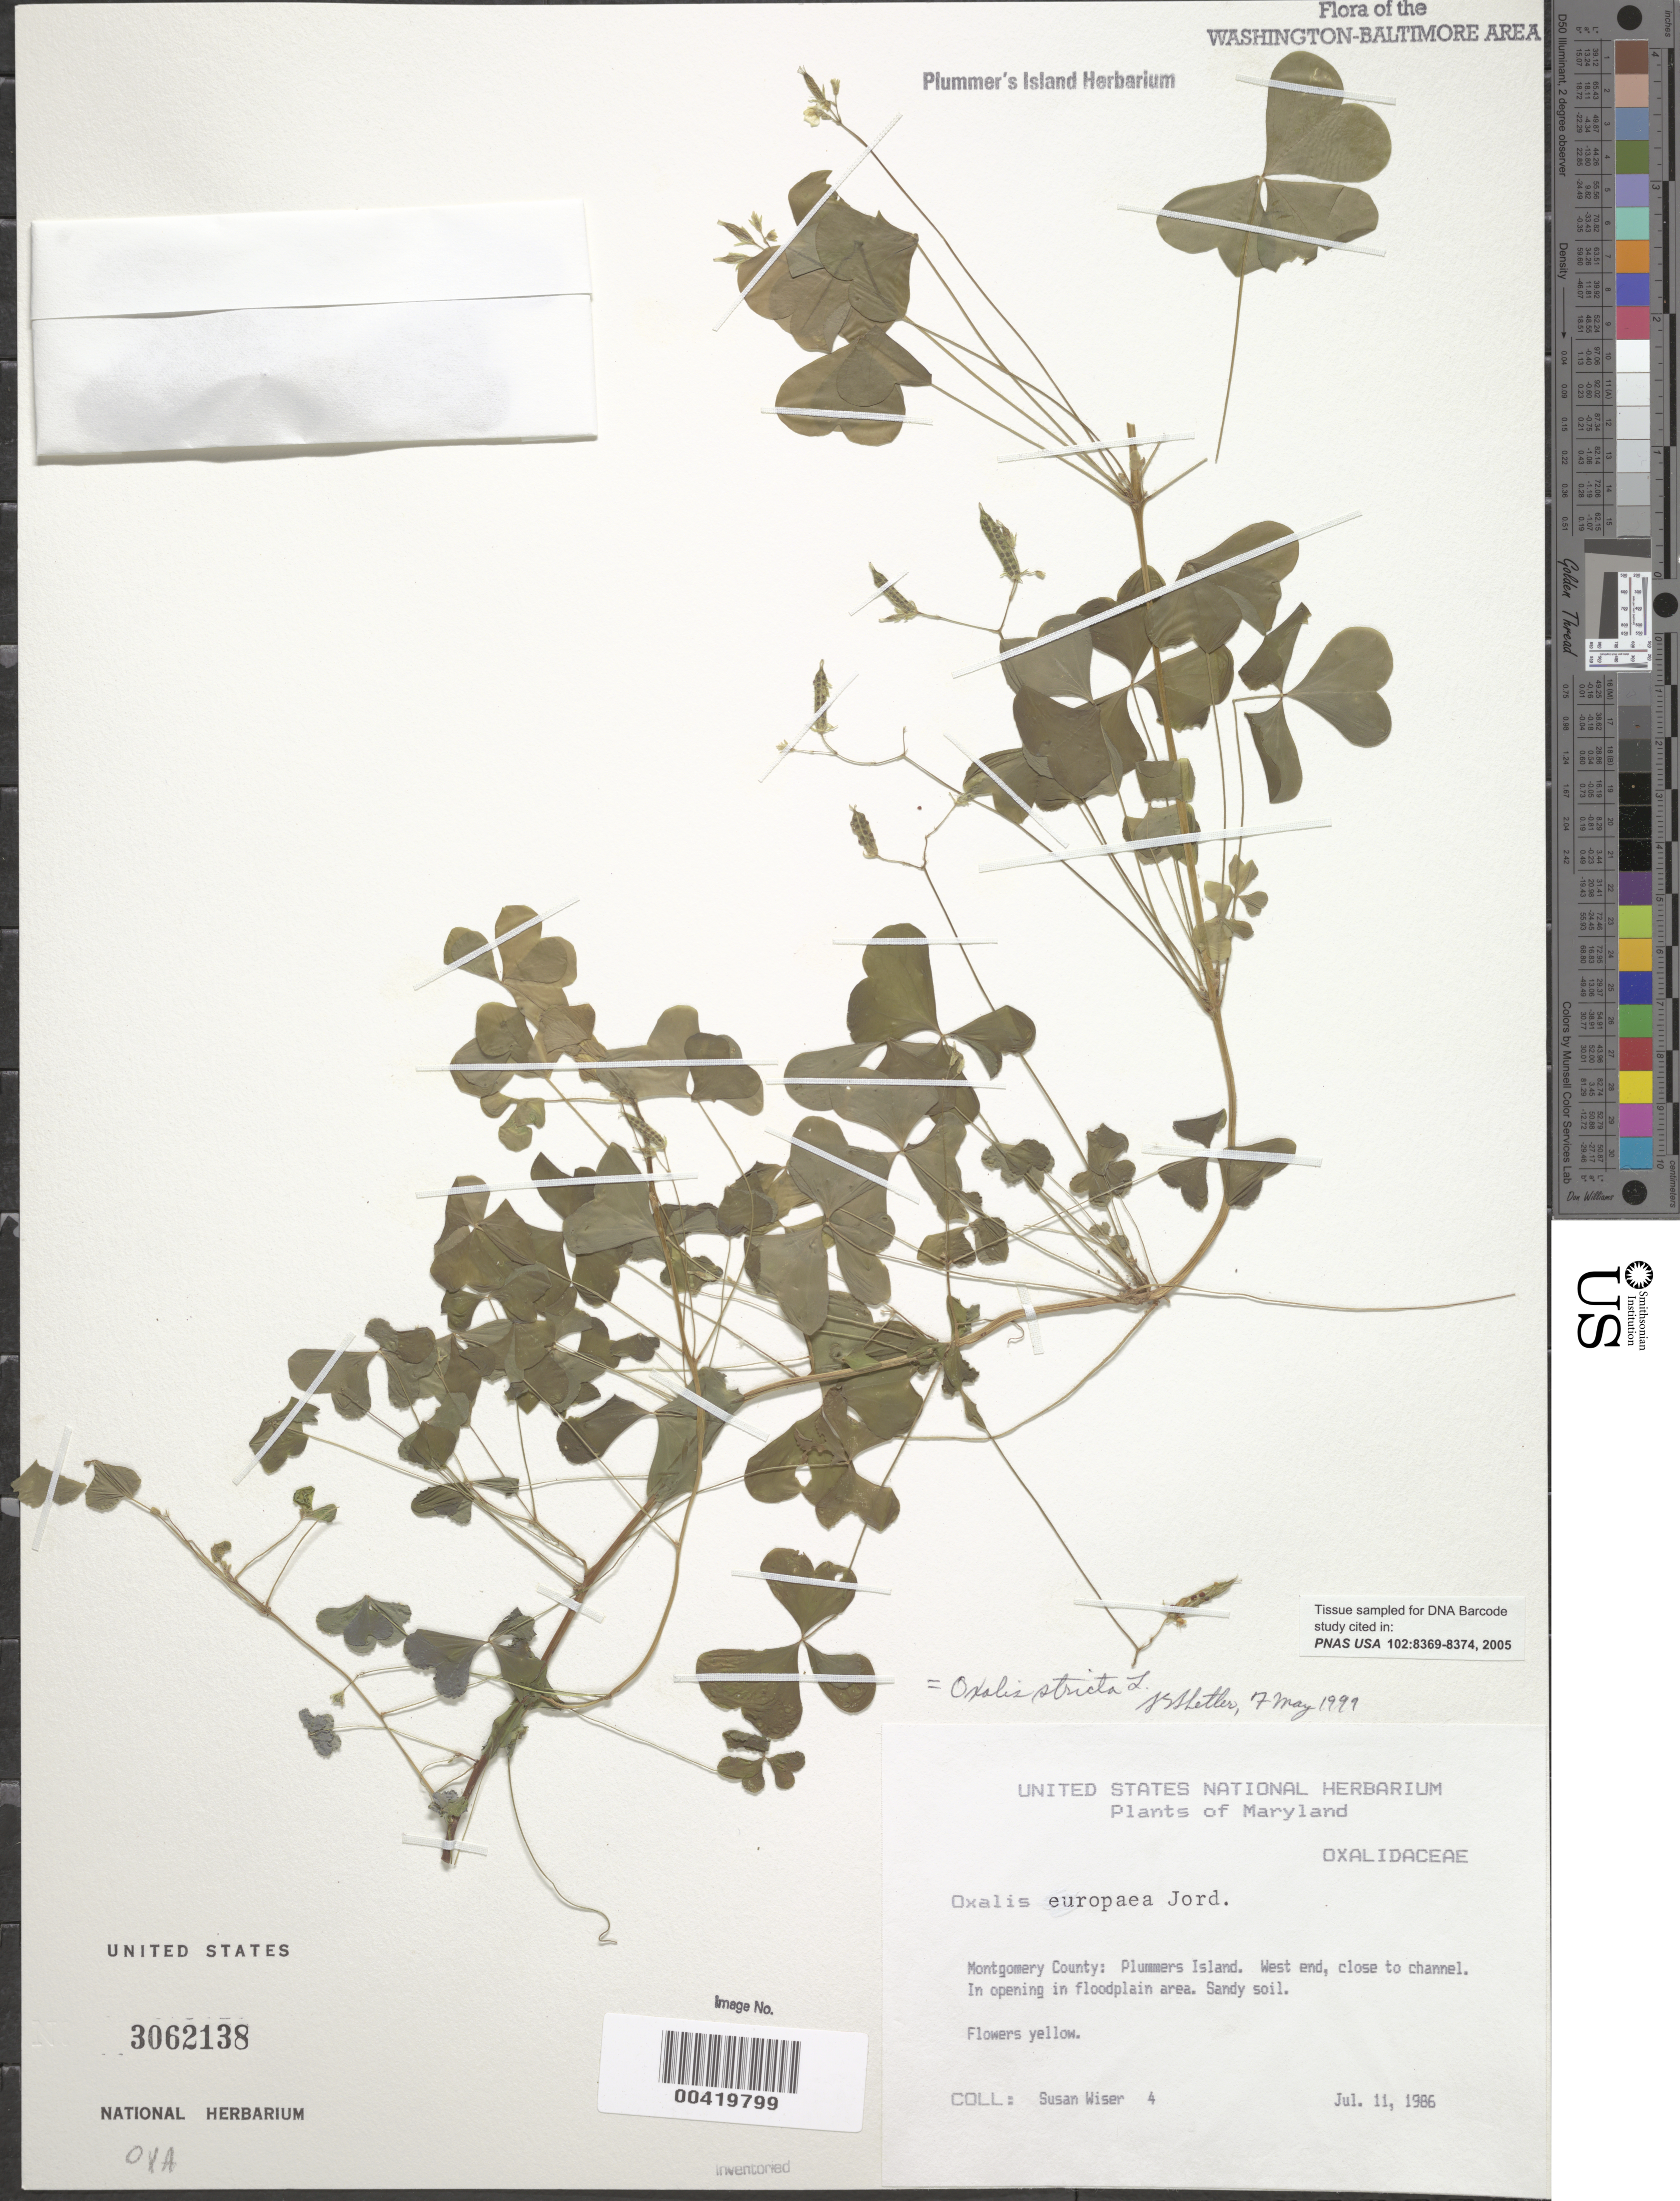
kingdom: Plantae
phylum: Tracheophyta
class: Magnoliopsida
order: Oxalidales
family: Oxalidaceae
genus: Oxalis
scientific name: Oxalis stricta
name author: L.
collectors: S. Wiser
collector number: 4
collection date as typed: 11 Jul 1986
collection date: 1986-07-11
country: United States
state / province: Maryland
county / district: Montgomery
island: Plummers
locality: Plummer's Island; west end, close to Channel. Plummers Island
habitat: In opening in floodplain area. Sandy soil.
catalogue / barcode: US 3062138